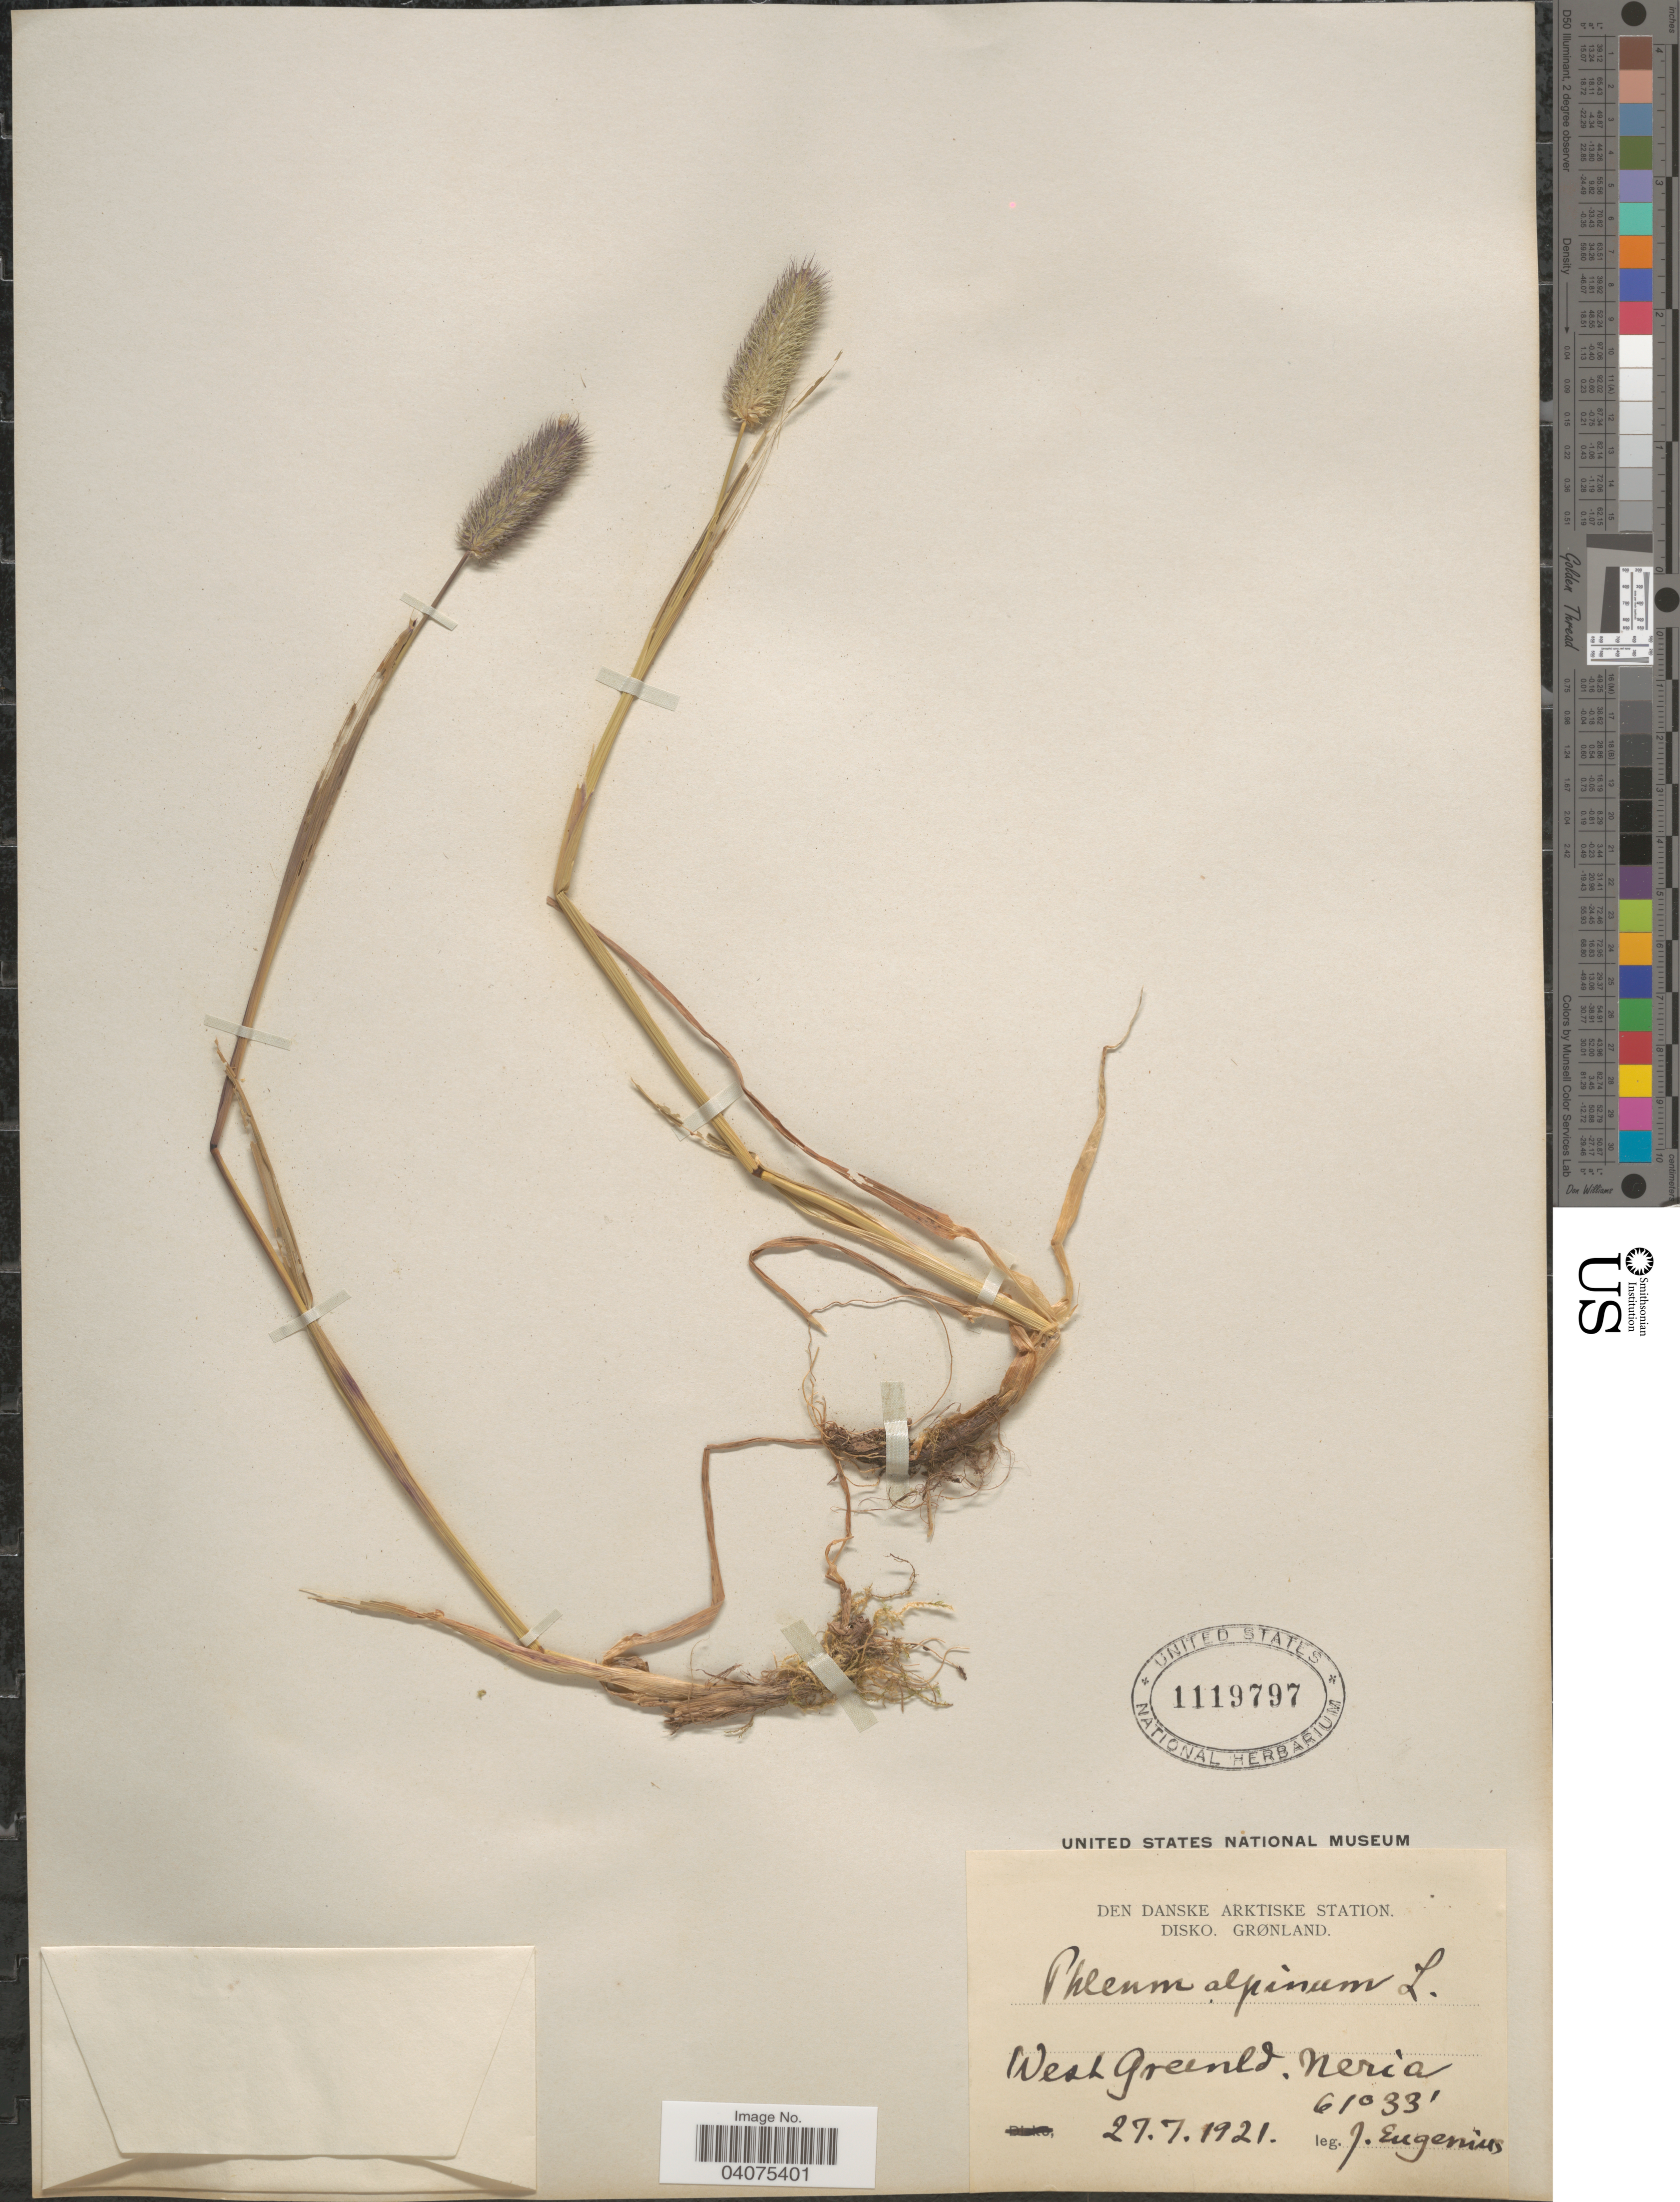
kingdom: Plantae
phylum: Tracheophyta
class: Liliopsida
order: Poales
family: Poaceae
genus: Phleum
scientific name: Phleum alpinum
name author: L.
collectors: J. Eugenius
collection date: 1921-07-27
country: Greenland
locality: Den Danske Arktiske Station. Disko, Grønland. West Greenld. Neria.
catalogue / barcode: US 1119797